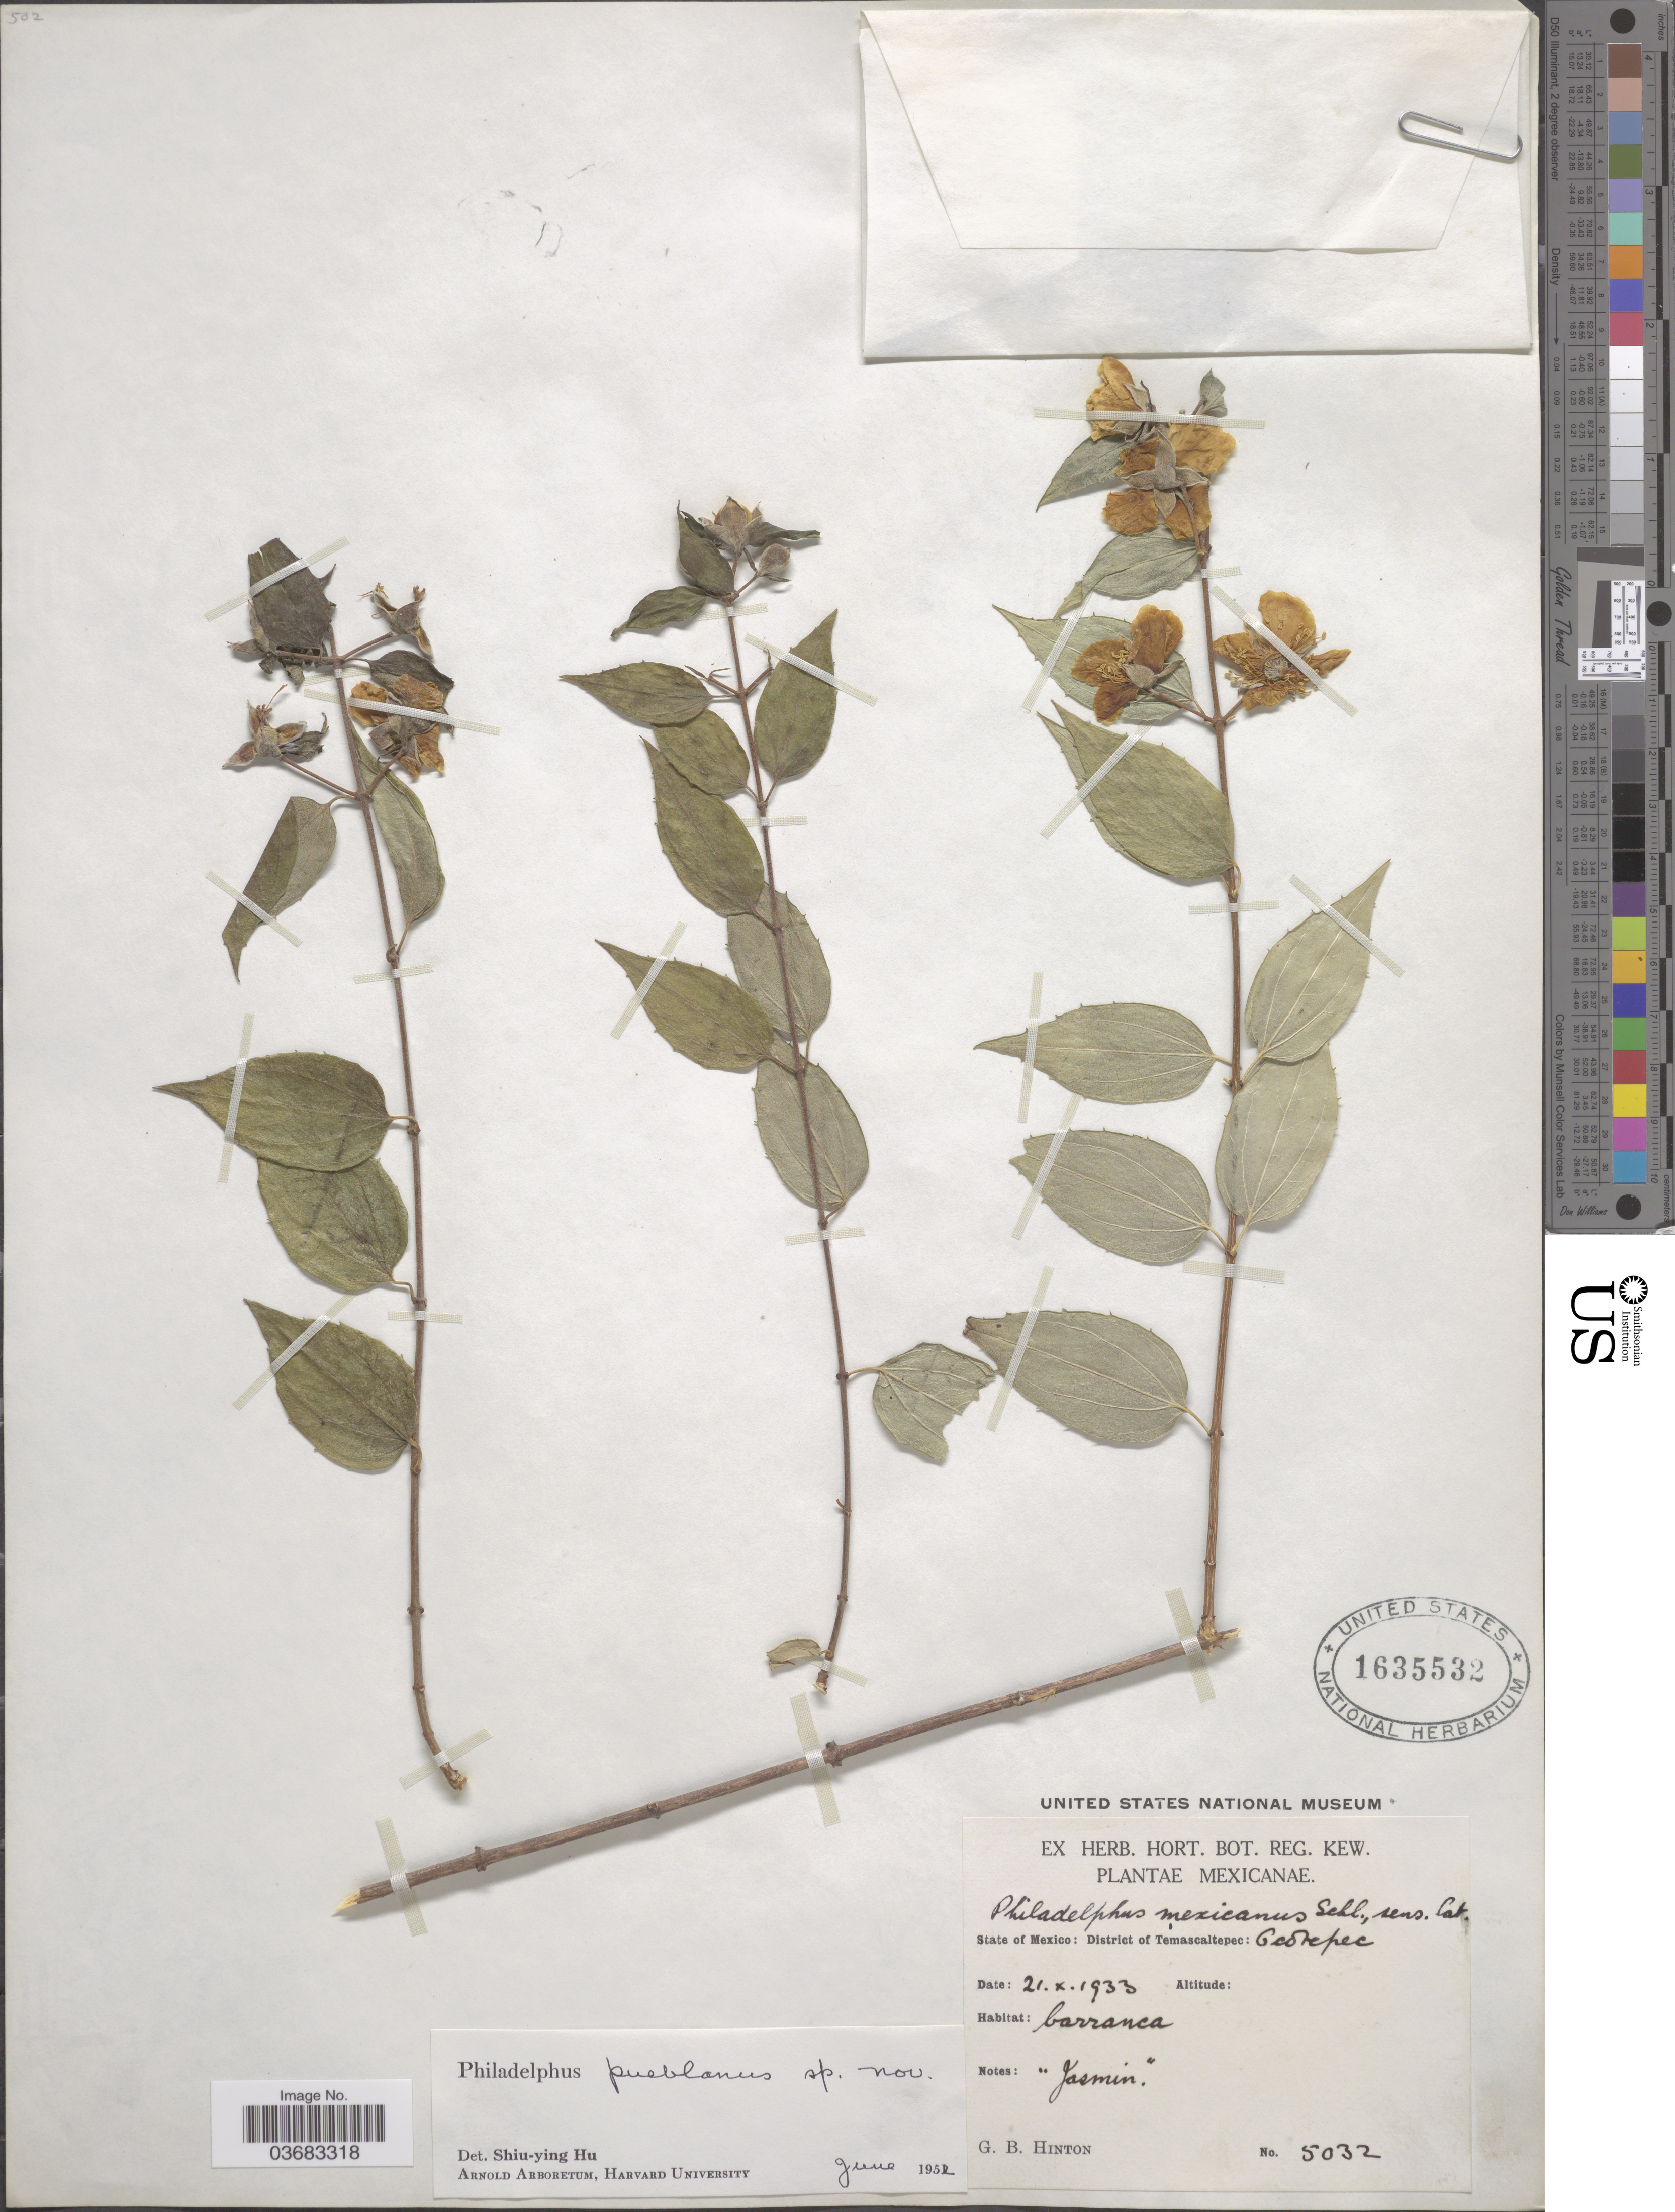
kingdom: Plantae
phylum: Tracheophyta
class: Magnoliopsida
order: Cornales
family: Hydrangeaceae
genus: Philadelphus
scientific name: Philadelphus mexicanus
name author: Schltdl.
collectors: G. B. Hinton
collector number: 5032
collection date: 1933-10-21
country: Mexico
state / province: México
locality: District of Temascaltepec: Geotepec.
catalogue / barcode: US 1635532